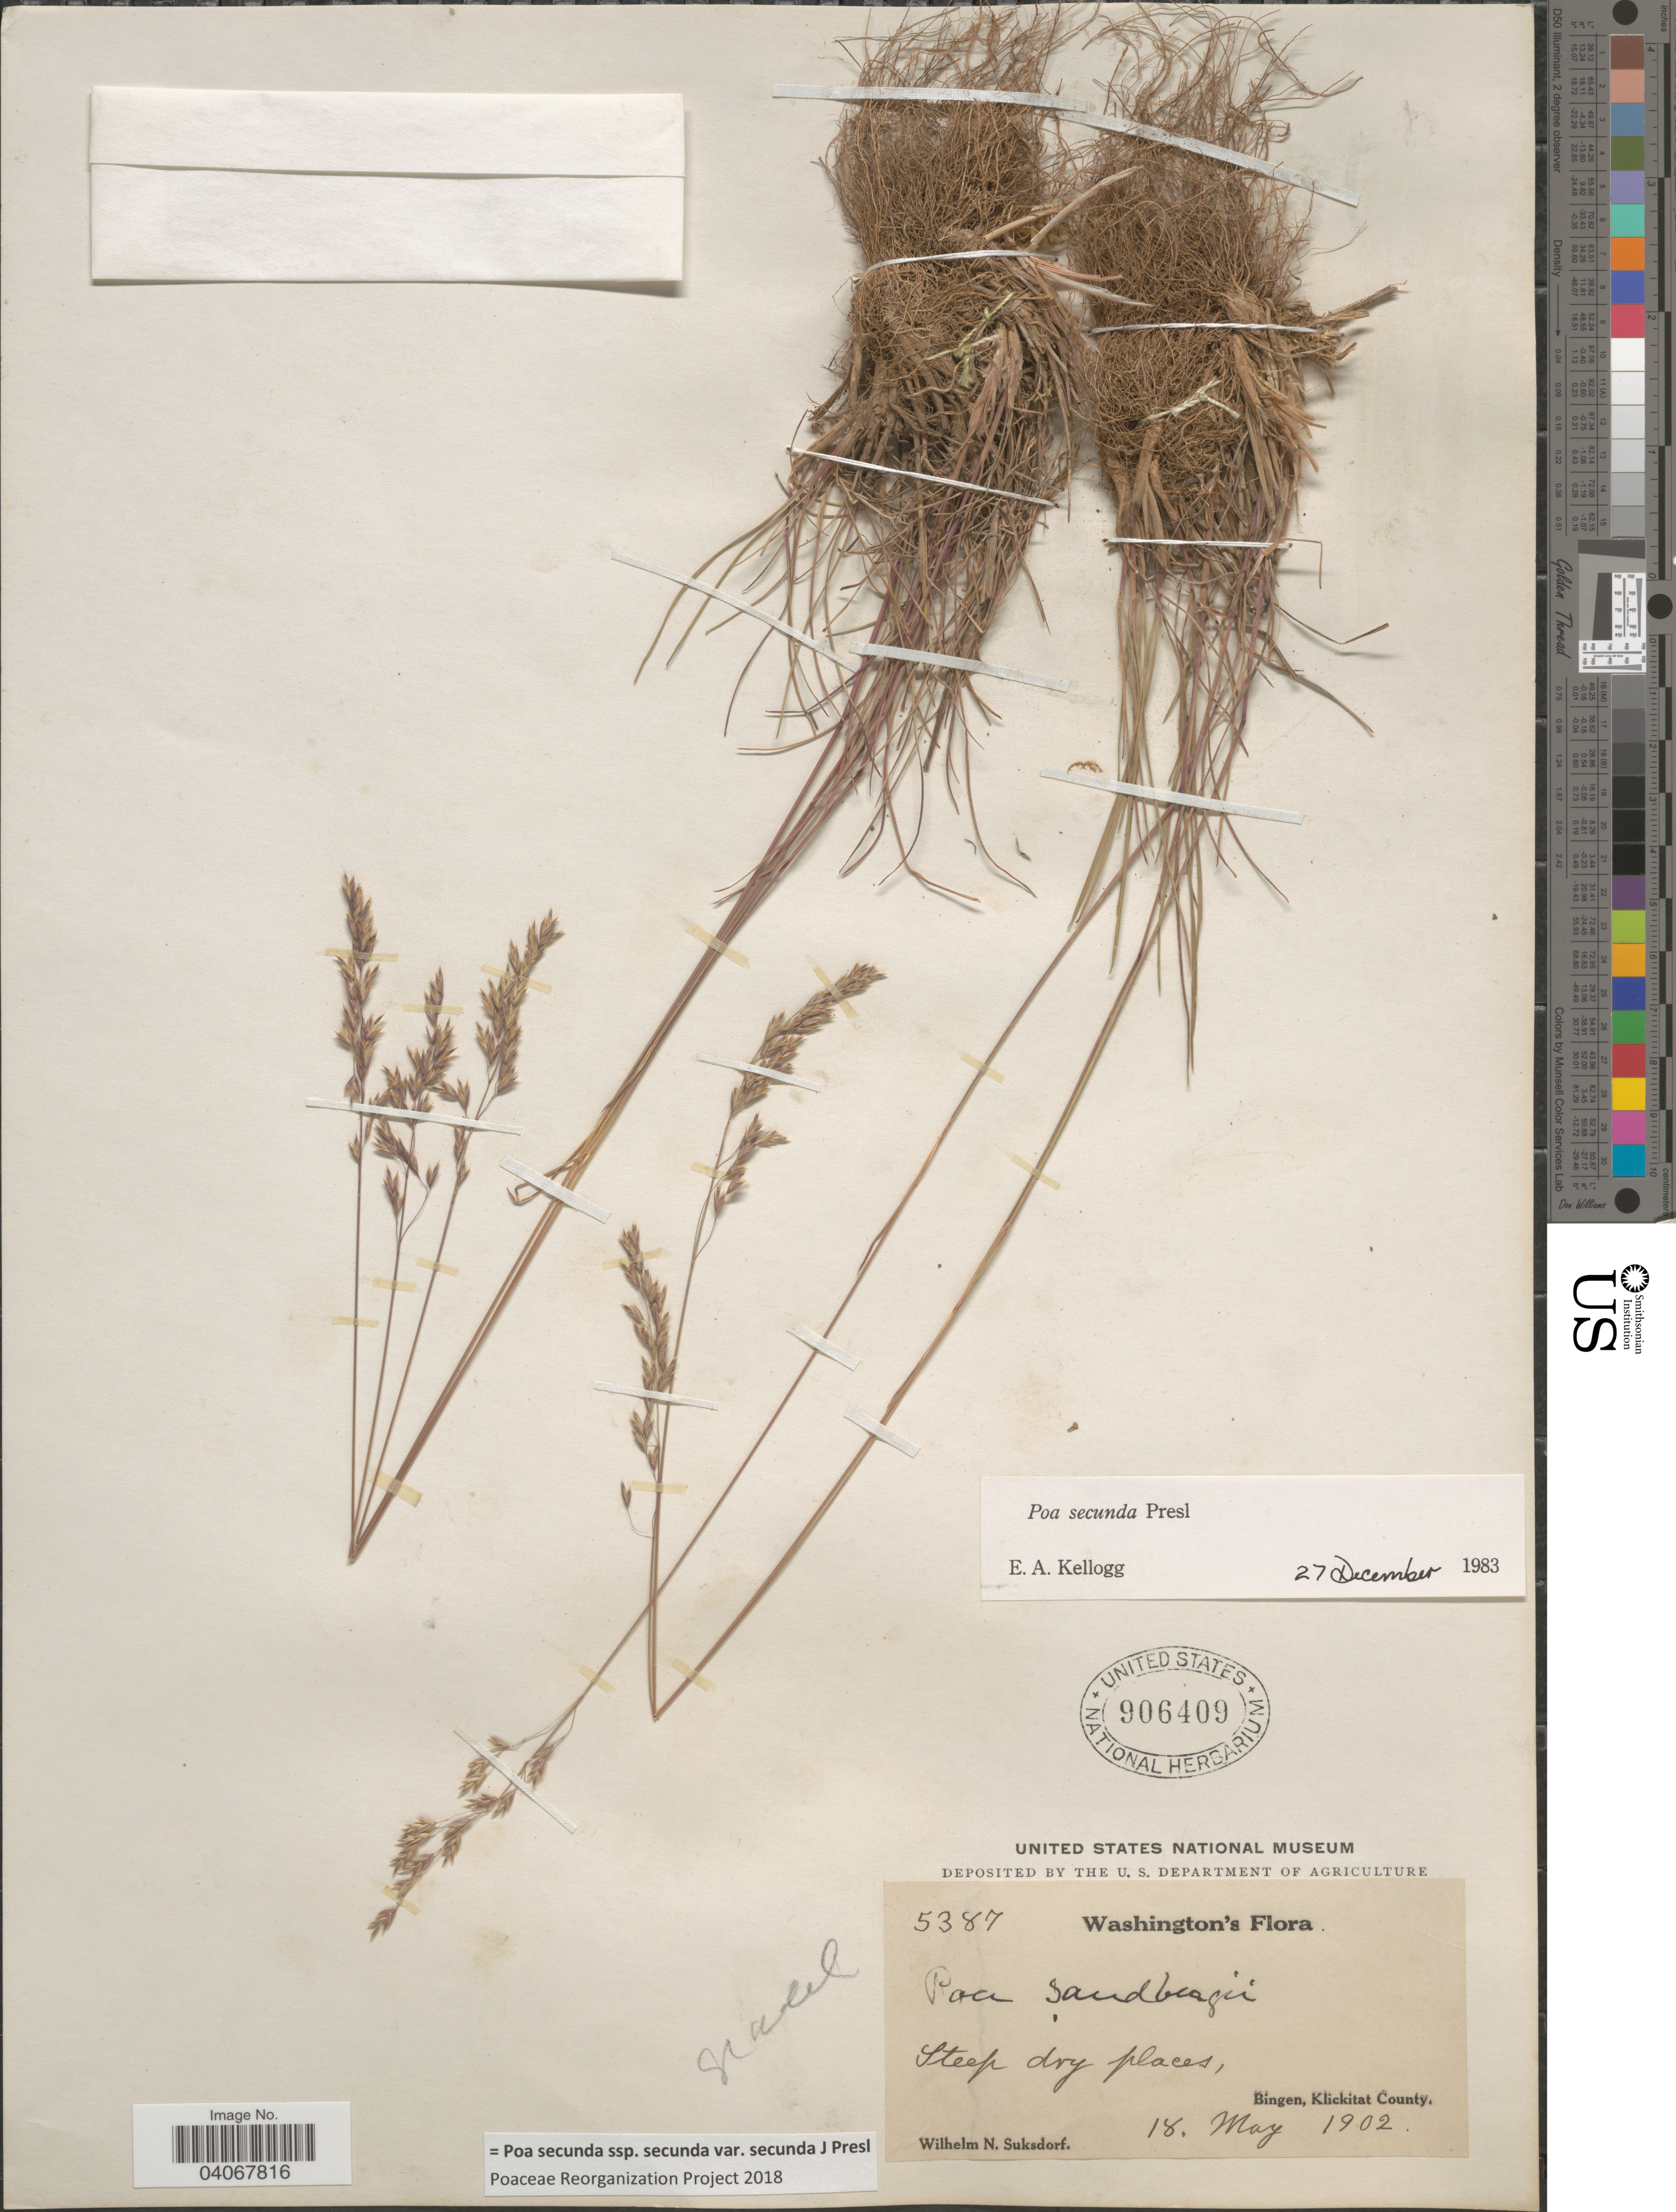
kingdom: Plantae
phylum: Tracheophyta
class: Liliopsida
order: Poales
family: Poaceae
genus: Poa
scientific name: Poa secunda subsp. secunda var. secunda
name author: J. Presl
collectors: W. N. Suksdorf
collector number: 5387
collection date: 1902-05-18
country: United States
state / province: Washington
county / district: Klickitat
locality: Steep dry places, Bingen, Klickitat County.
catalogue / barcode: US 906409